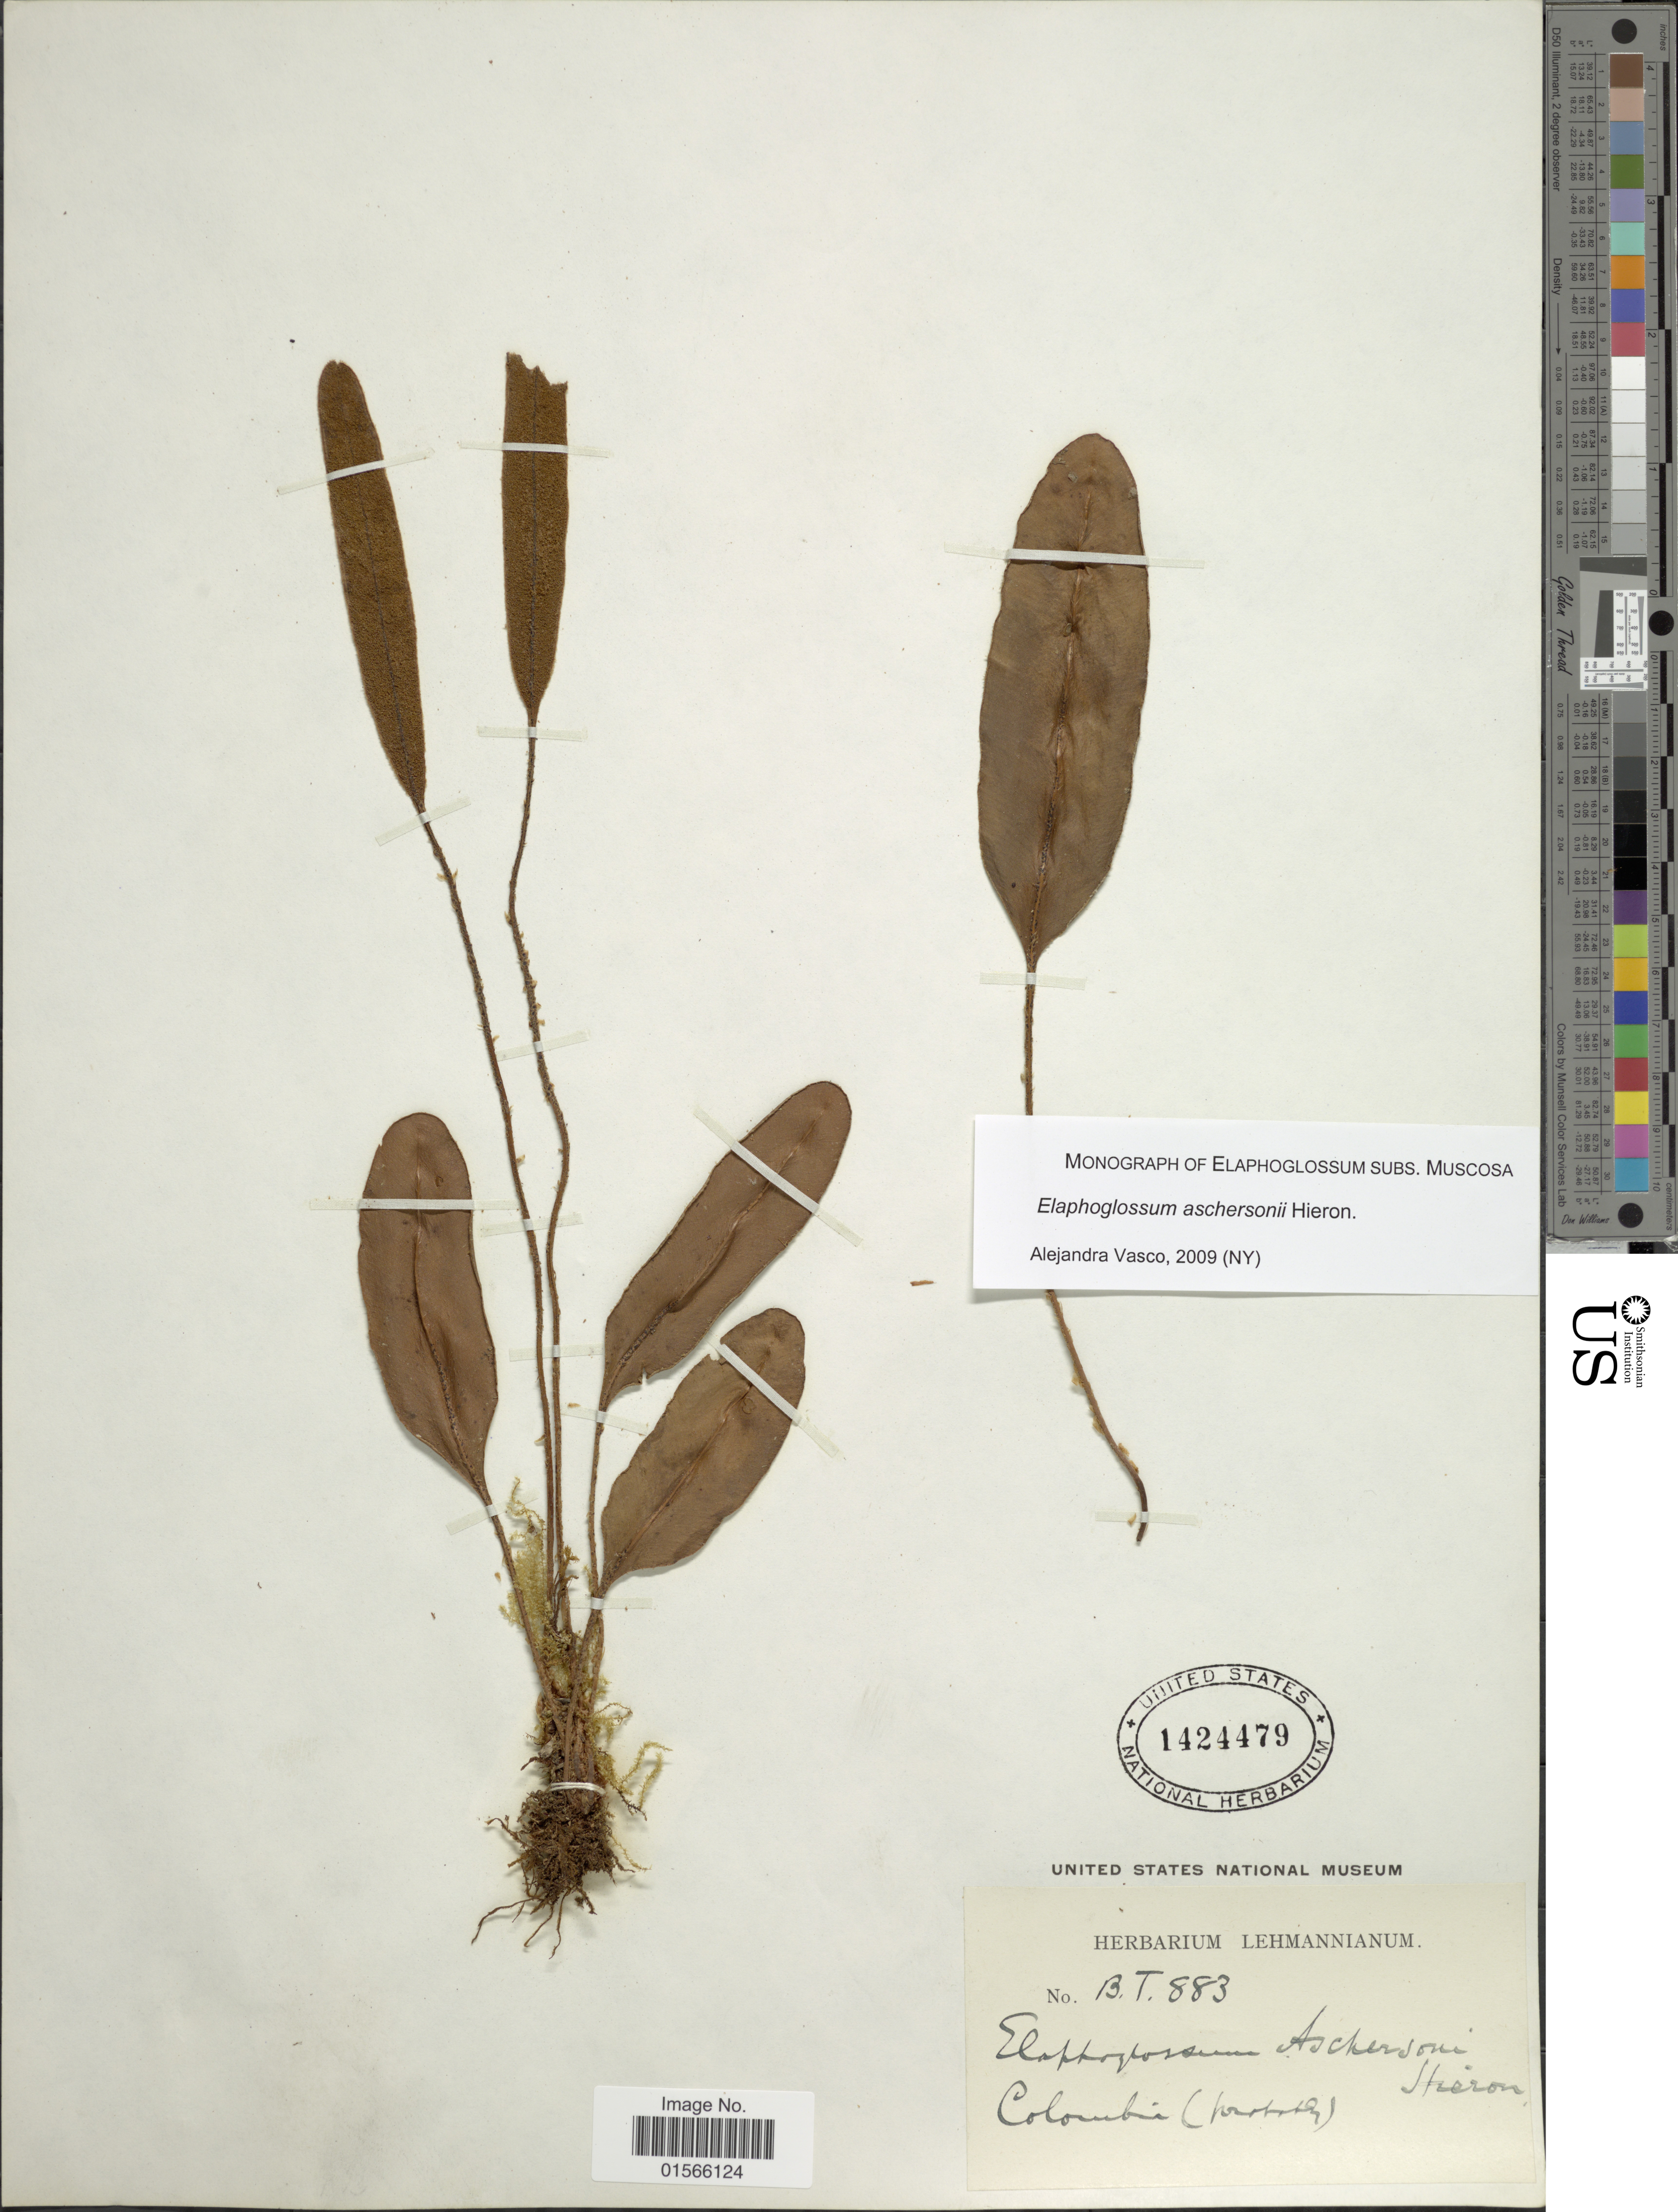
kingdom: Plantae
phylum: Tracheophyta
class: Polypodiopsida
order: Polypodiales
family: Dryopteridaceae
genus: Elaphoglossum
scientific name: Elaphoglossum aschersonii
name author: Hieron.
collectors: ex herb. Lehmannianum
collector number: B. T. 883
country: Colombia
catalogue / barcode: US 1424479